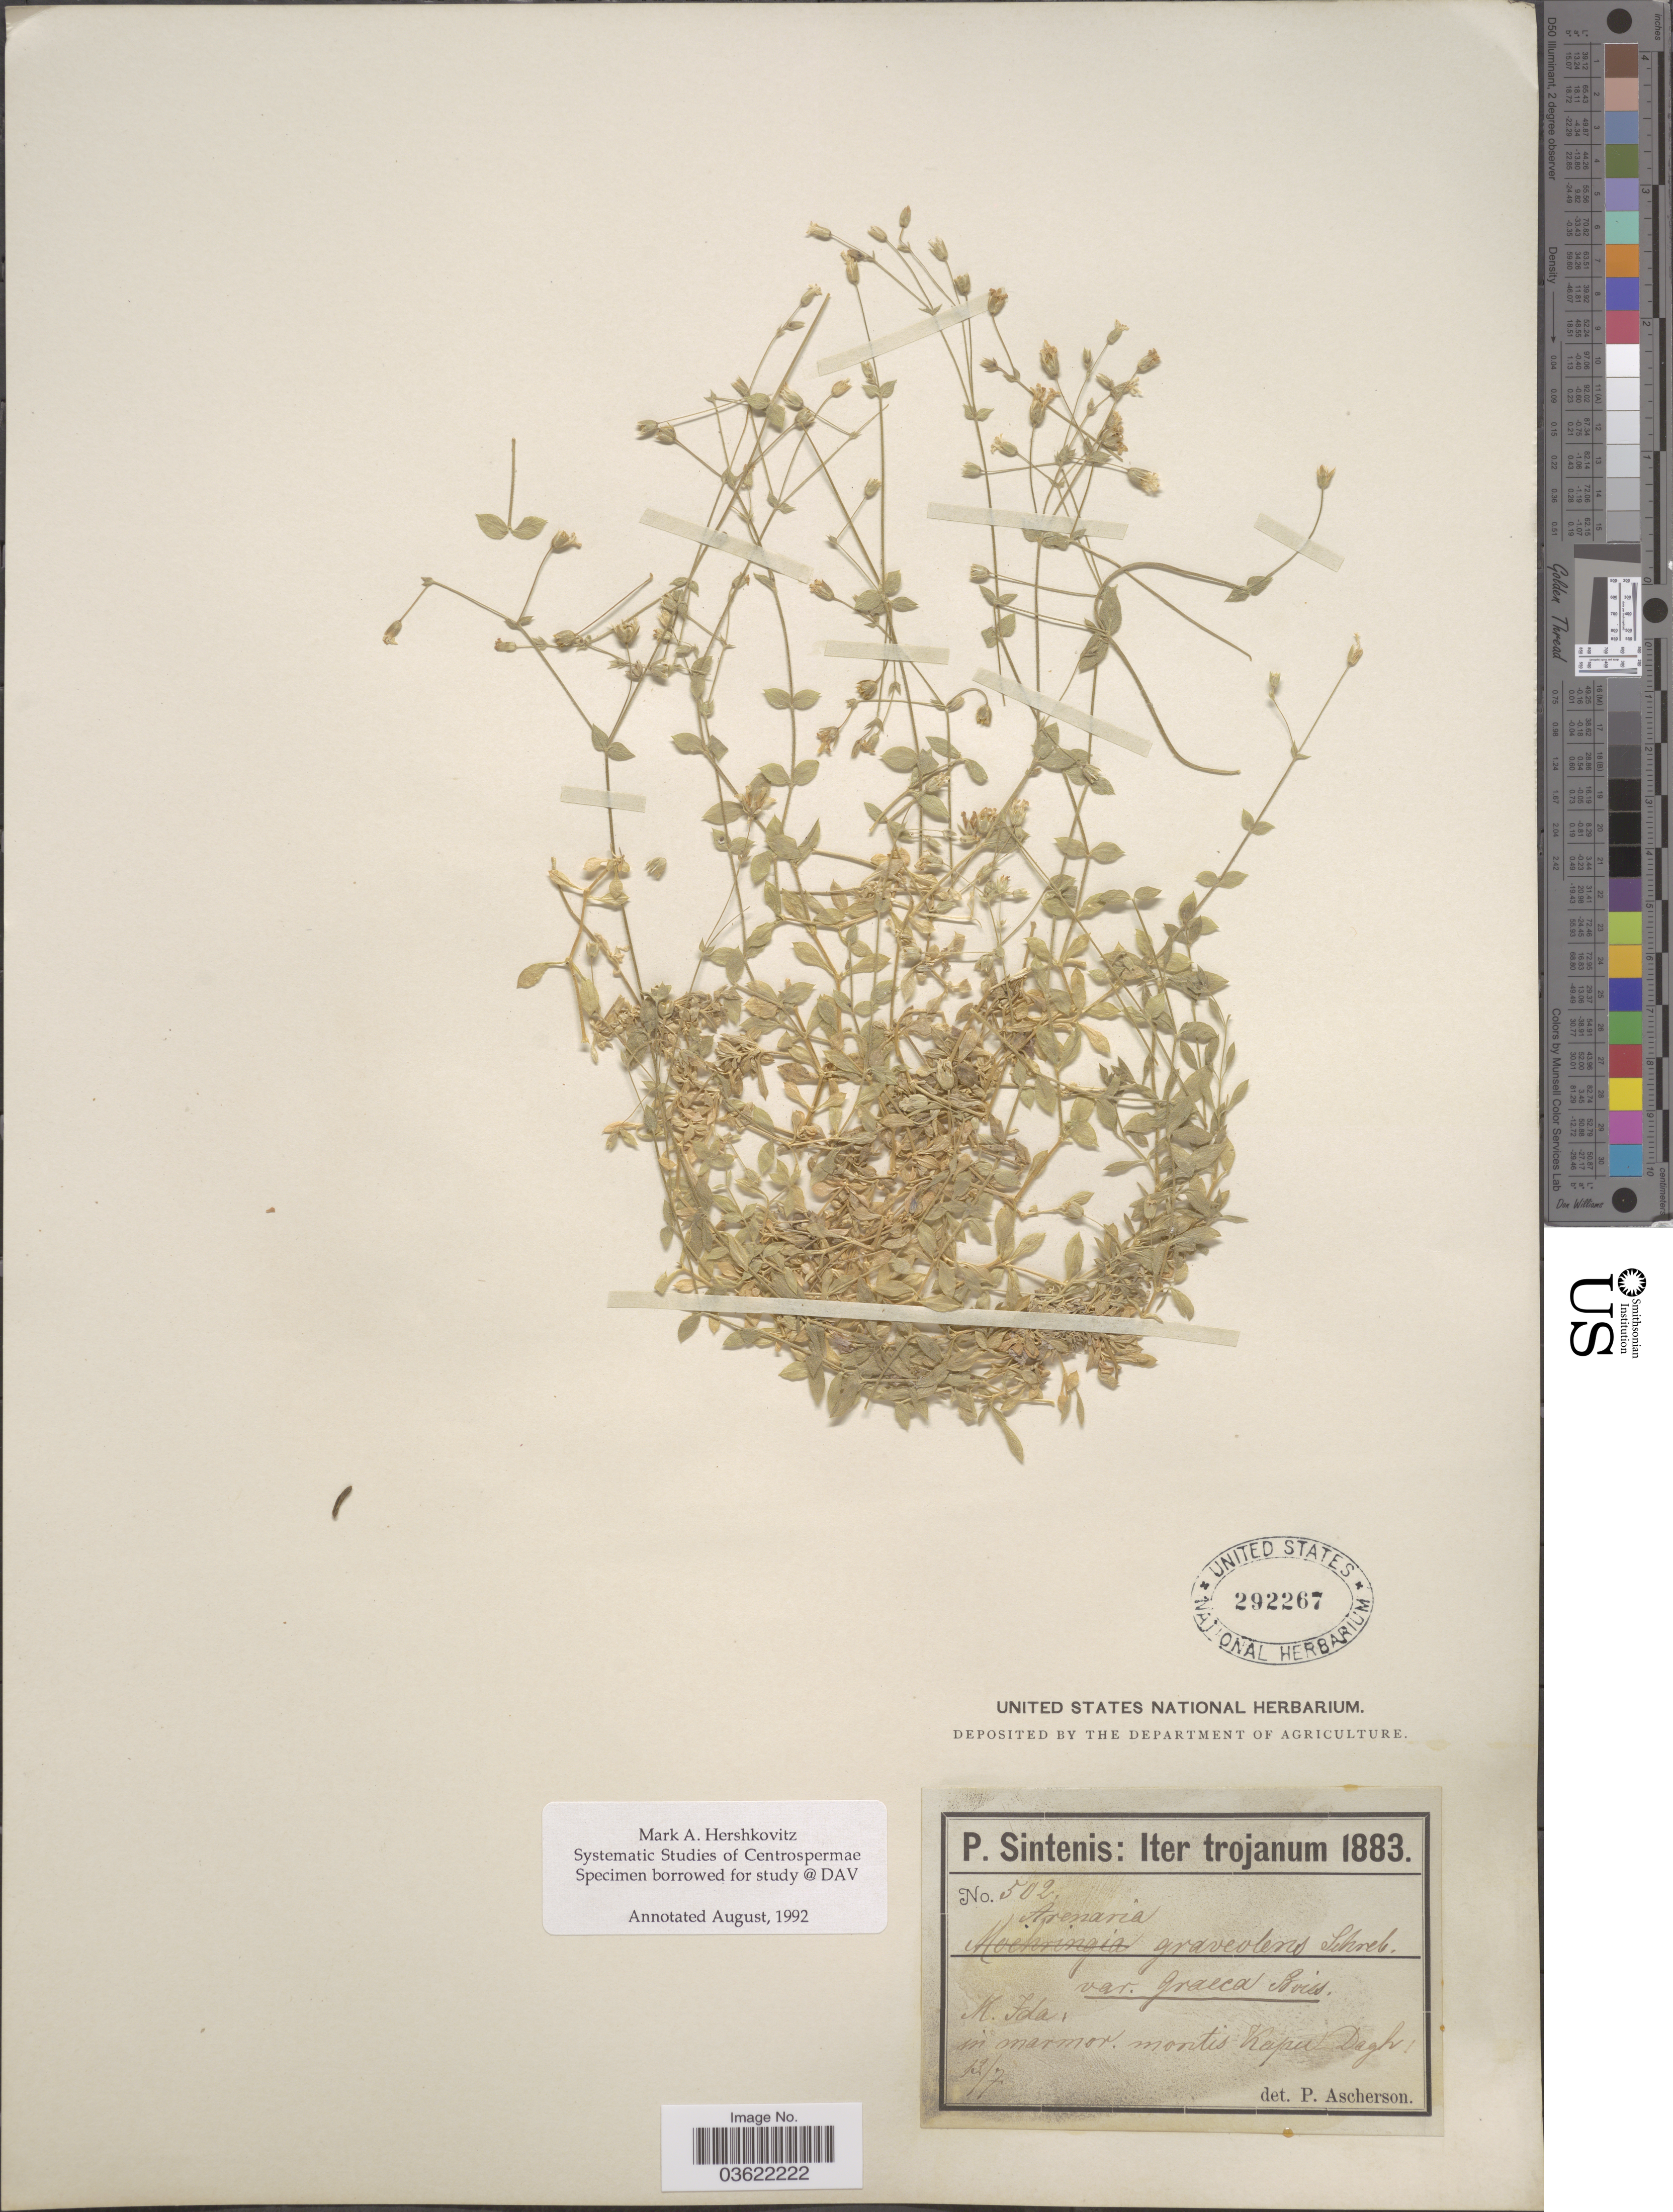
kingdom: Plantae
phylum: Tracheophyta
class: Magnoliopsida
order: Caryophyllales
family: Caryophyllaceae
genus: Arenaria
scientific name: Arenaria graveolens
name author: Schreb.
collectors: P. Sintenis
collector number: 502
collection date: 1883-07-13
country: Turkey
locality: Trojanum. M. Ida, in marmor. montis Kapu Dagh.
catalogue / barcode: US 292267